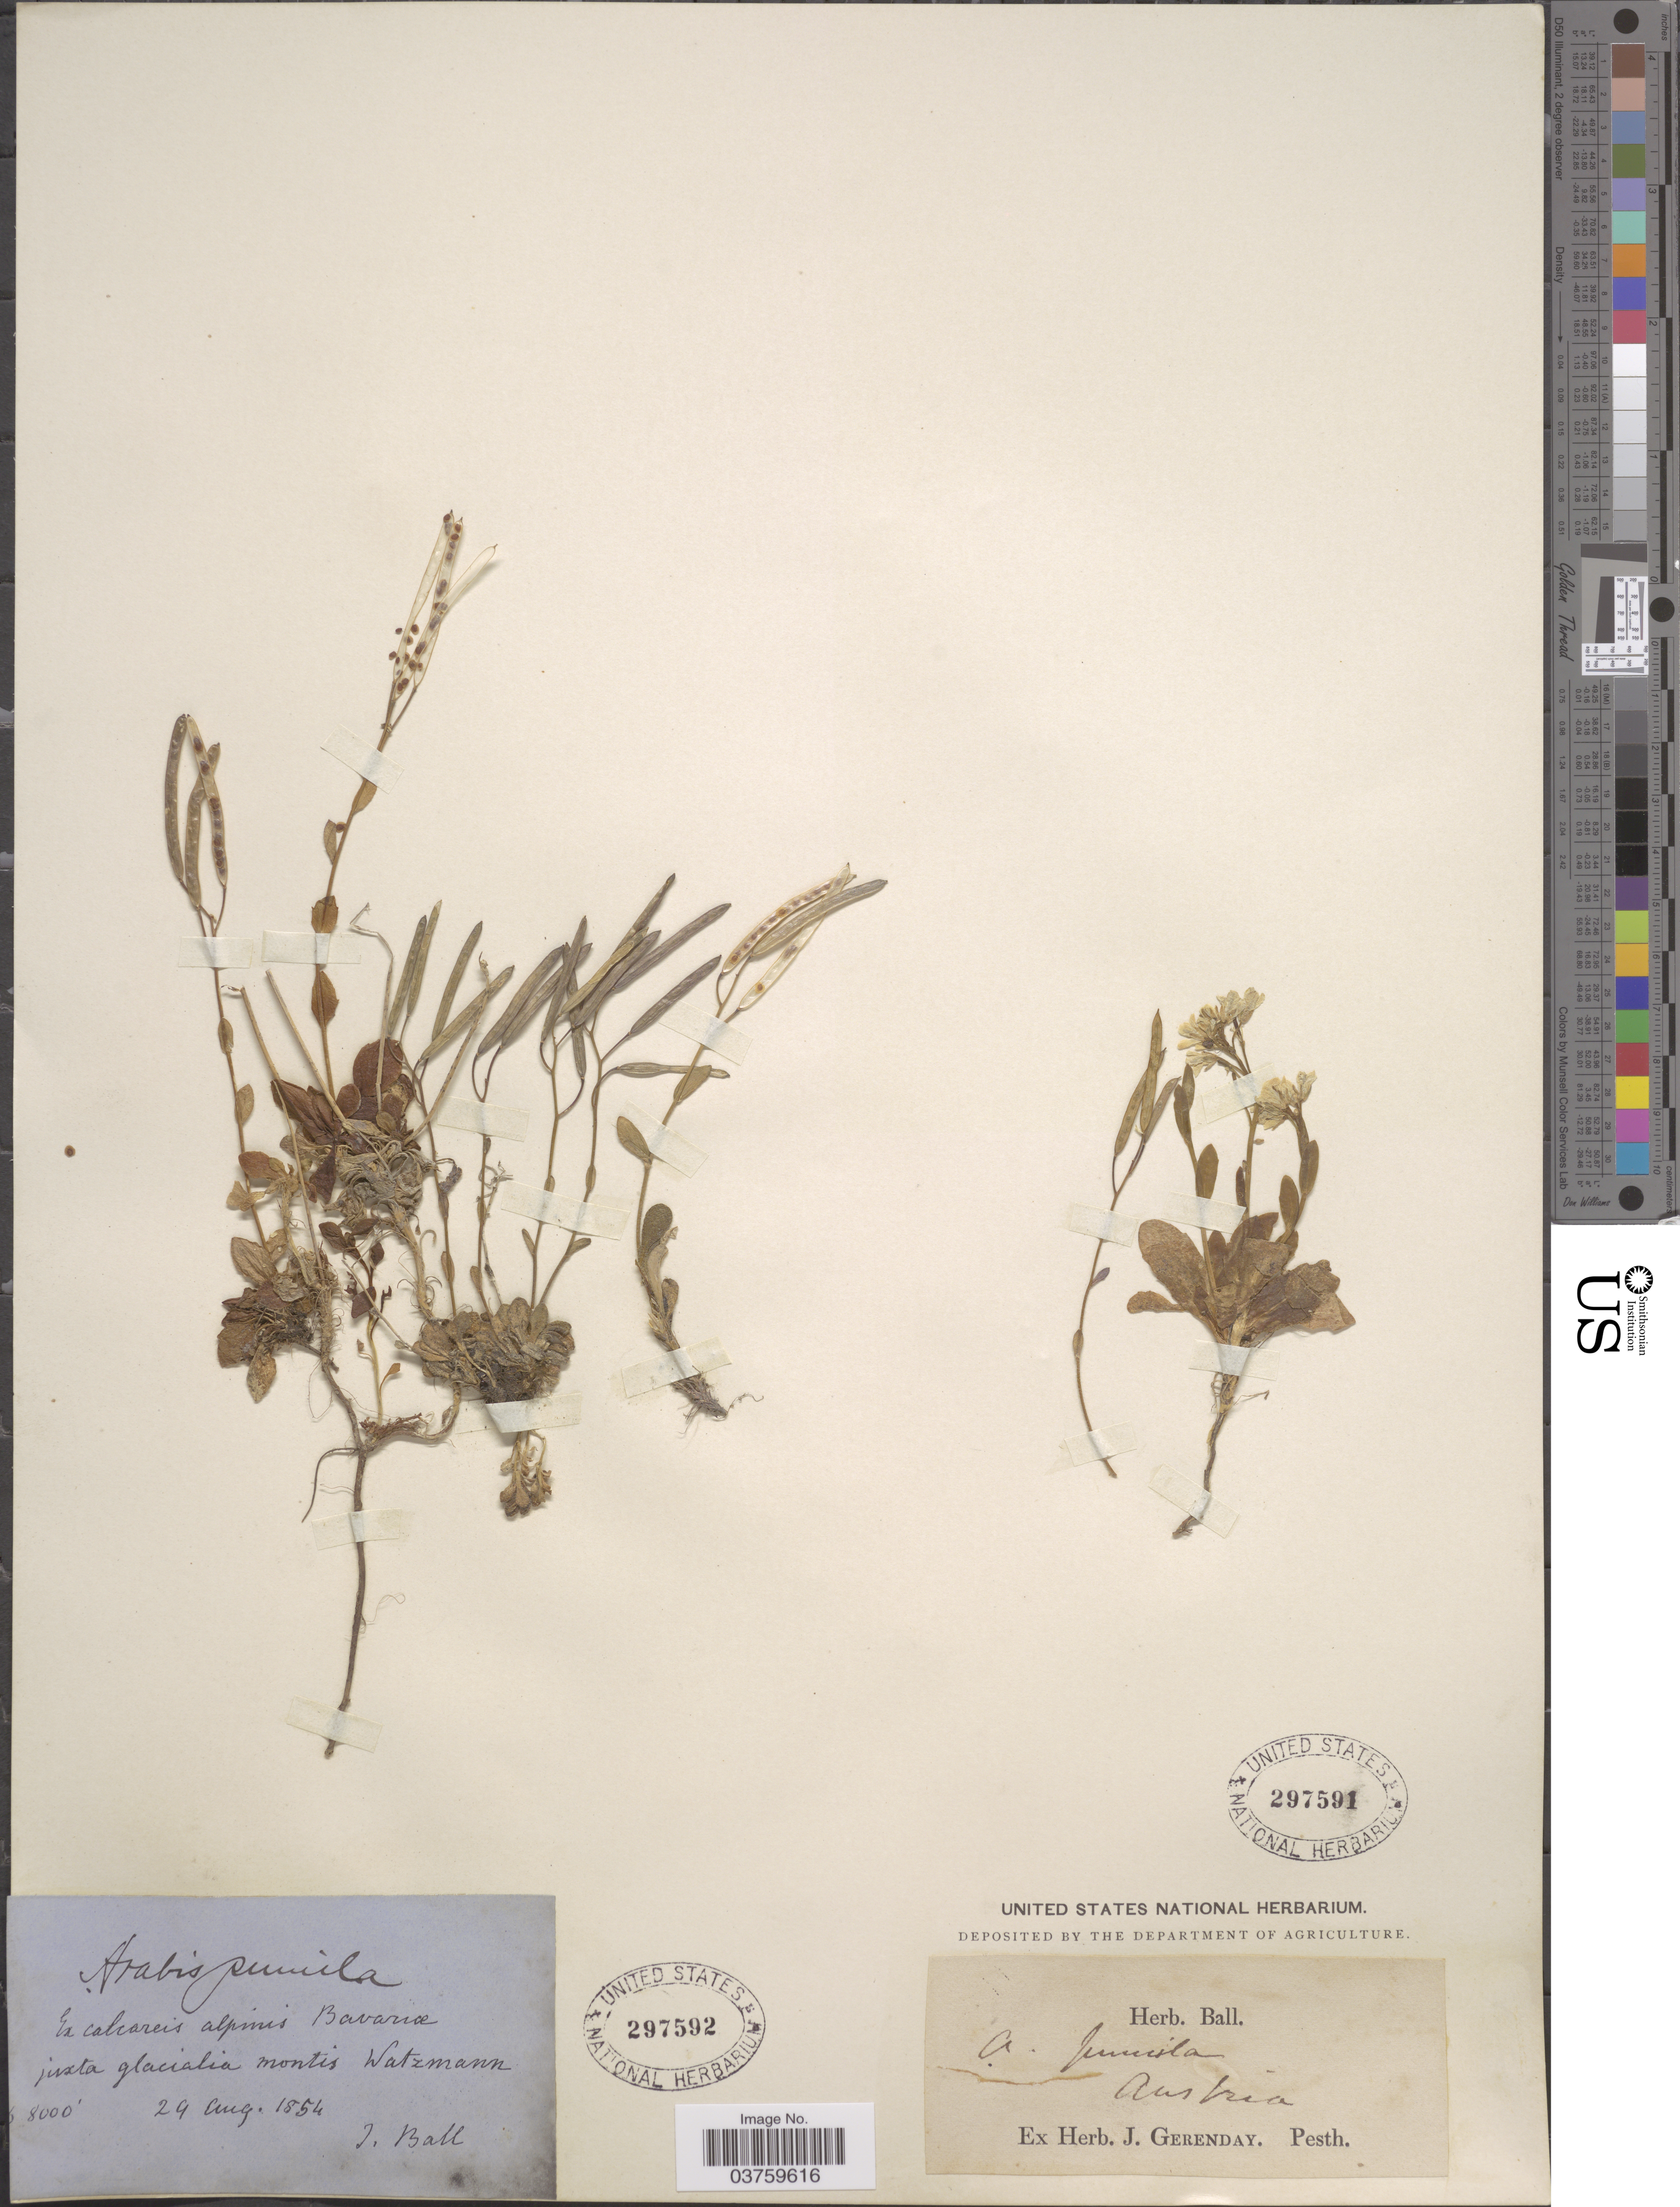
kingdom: Plantae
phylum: Tracheophyta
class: Magnoliopsida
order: Brassicales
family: Brassicaceae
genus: Arabis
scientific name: Arabis pumila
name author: Jacq.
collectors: Ex herb. J. Gerenday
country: Austria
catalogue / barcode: US 297591